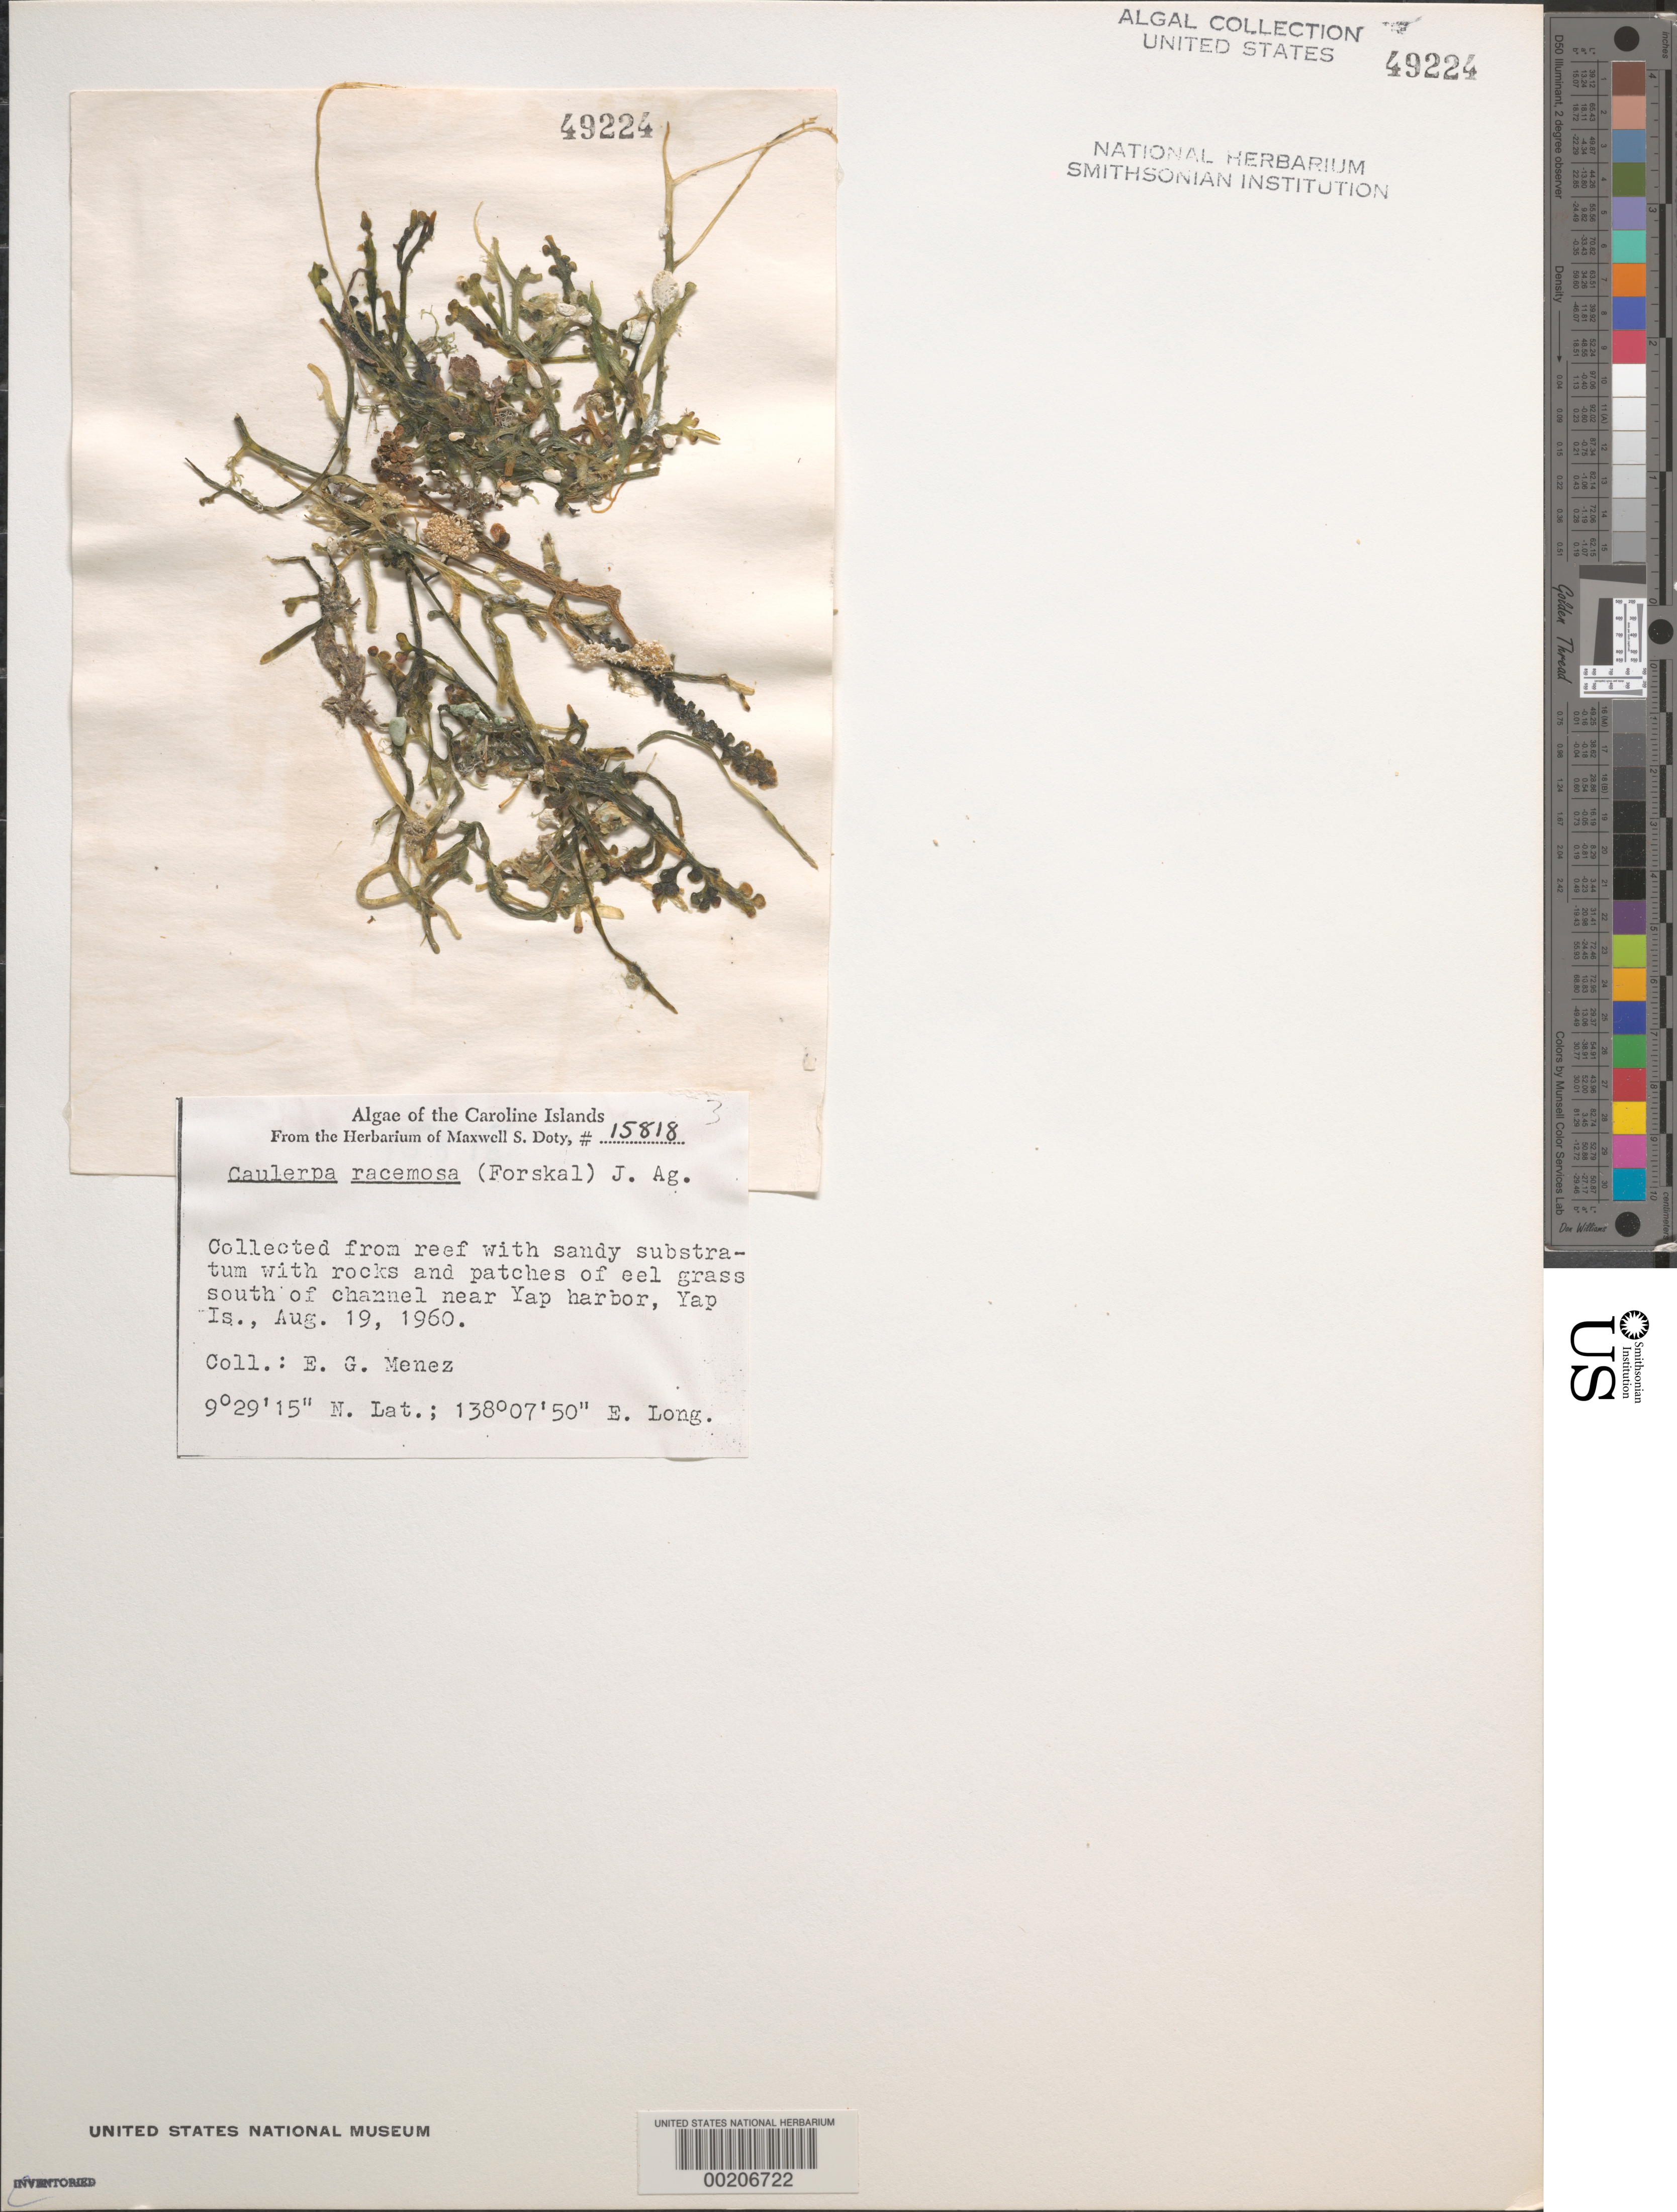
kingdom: Plantae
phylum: Chlorophyta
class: Ulvophyceae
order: Bryopsidales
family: Caulerpaceae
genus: Caulerpa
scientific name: Caulerpa racemosa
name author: (Forssk.) J. Agardh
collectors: Meñez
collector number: MSD 15818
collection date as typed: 19 Aug 1960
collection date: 1960-08-19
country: Micronesia, Federated States of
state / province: Yap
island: Yap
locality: Near Yap Harbor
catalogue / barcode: US 49224